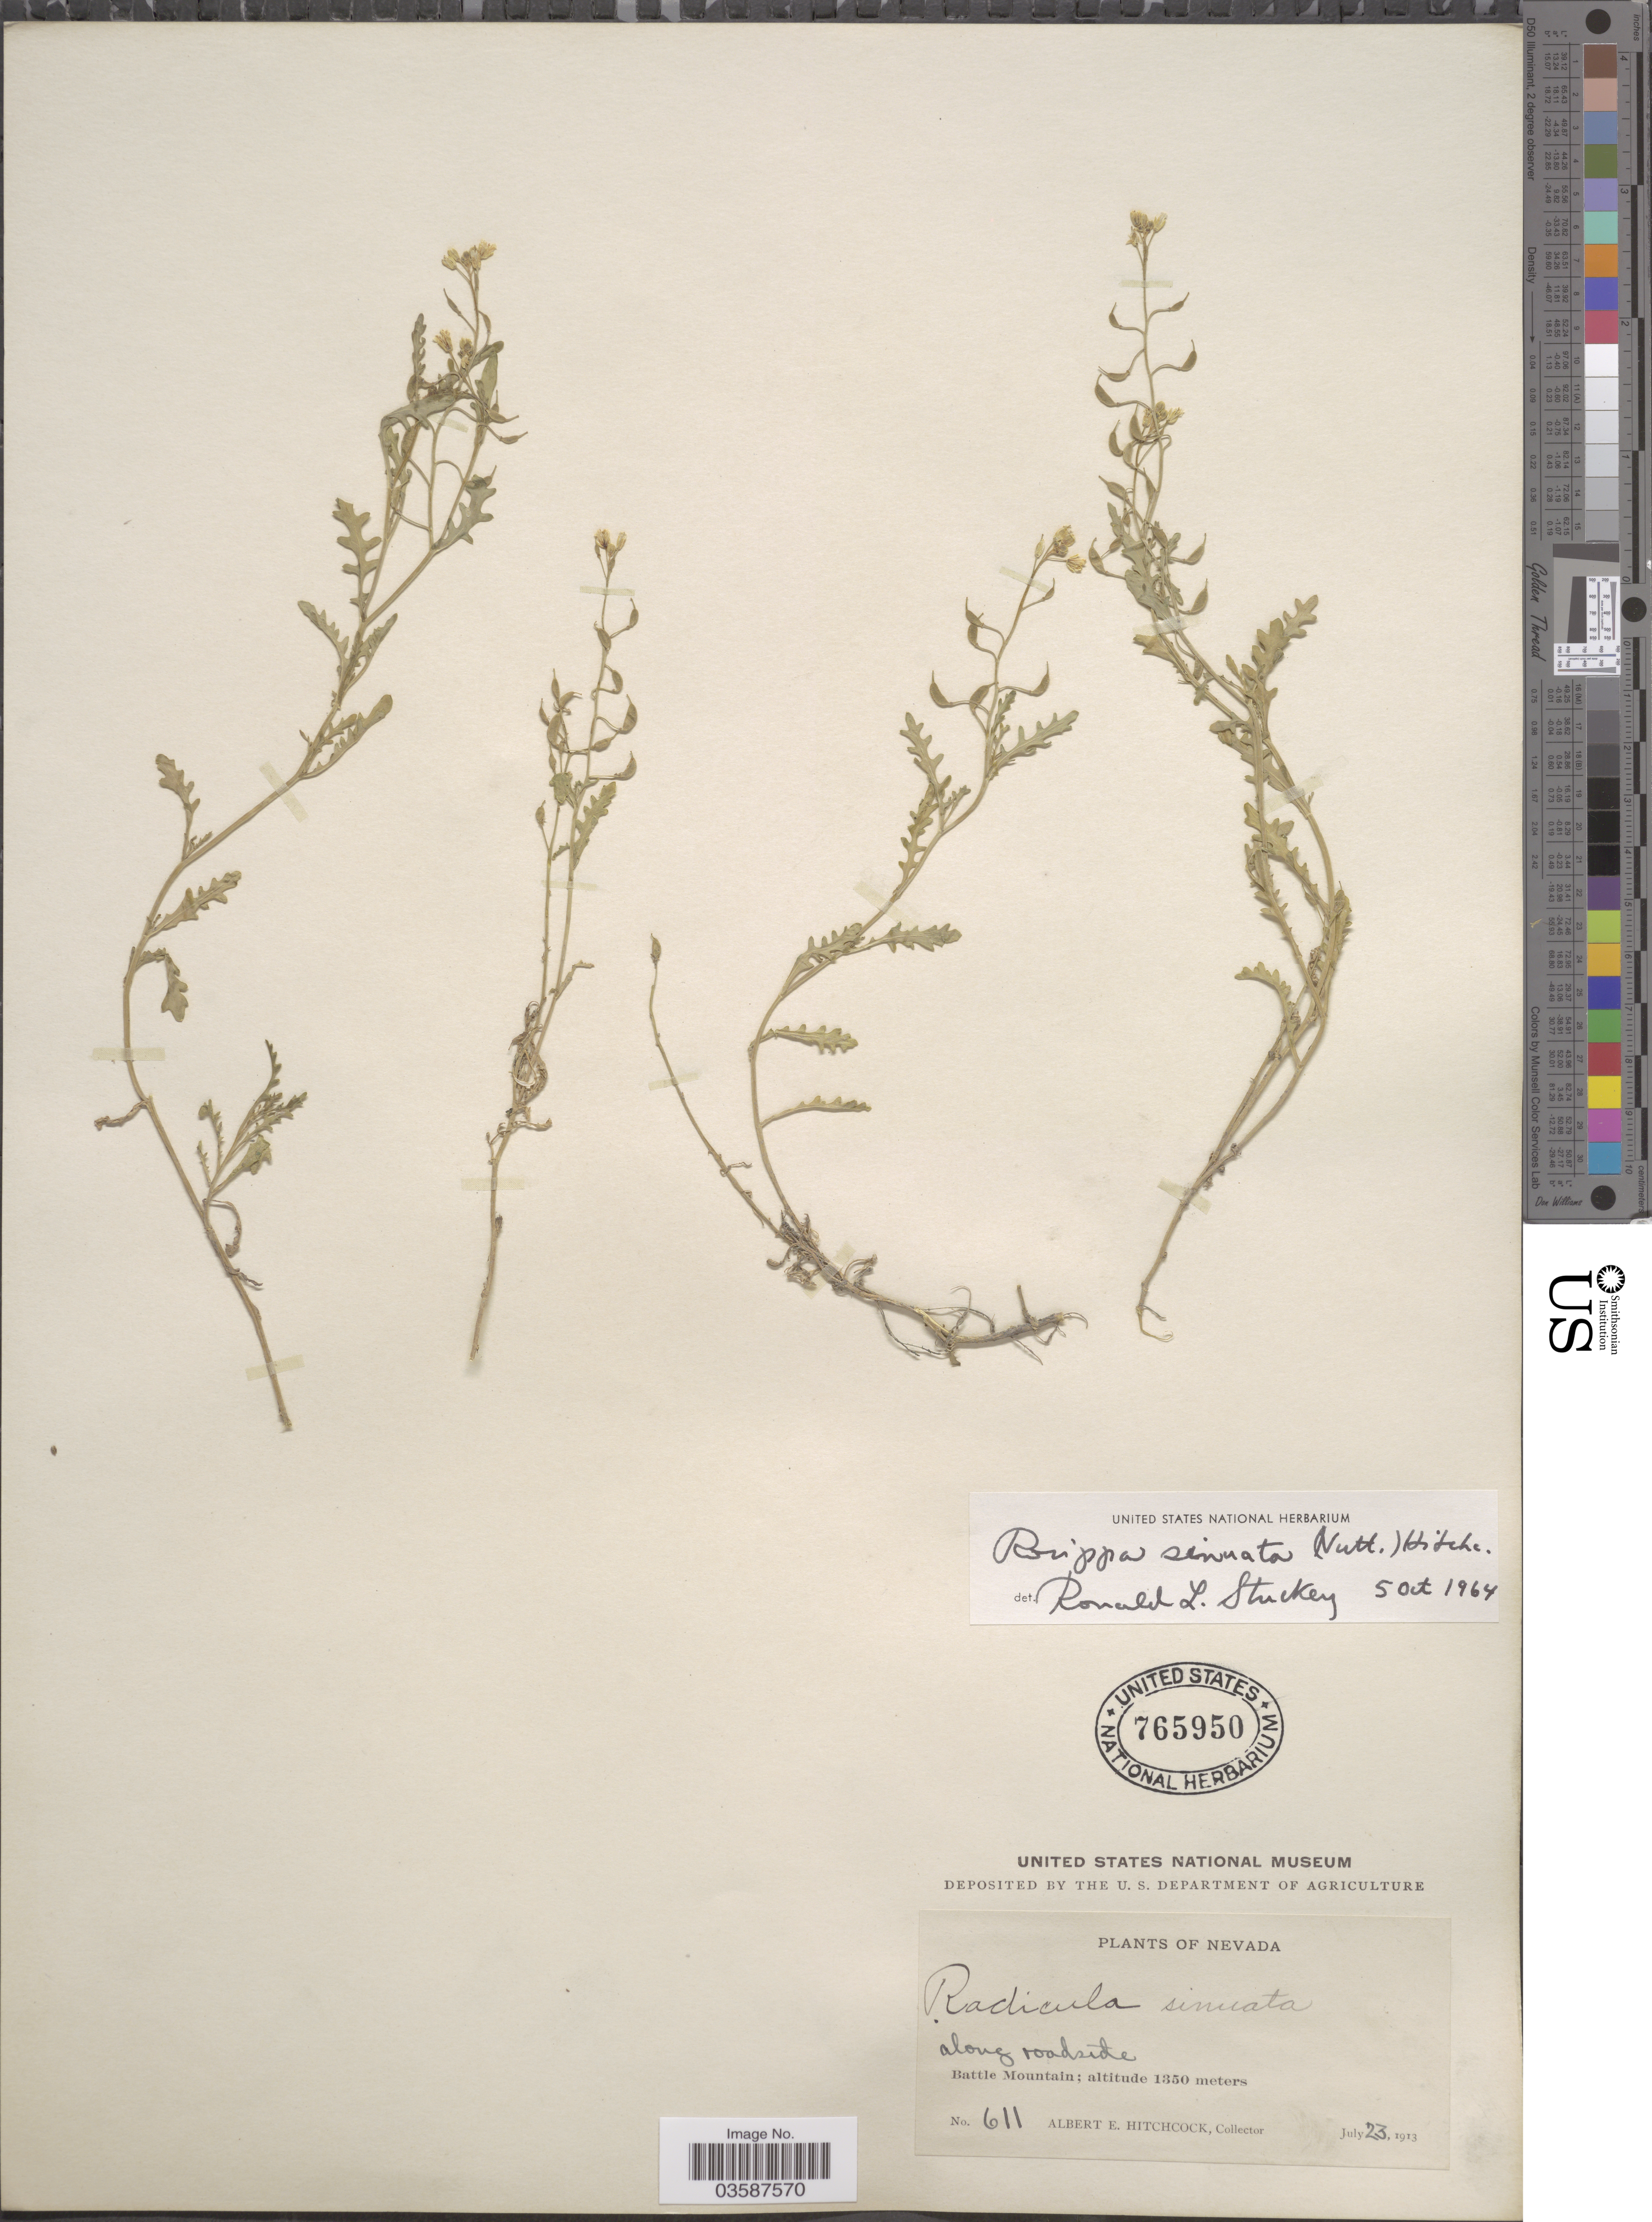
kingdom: Plantae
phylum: Tracheophyta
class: Magnoliopsida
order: Brassicales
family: Brassicaceae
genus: Rorippa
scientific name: Rorippa sinuata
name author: (Nutt.) Hitchc.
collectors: A. Hitchcock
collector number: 611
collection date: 1913-07-23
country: United States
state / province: Nevada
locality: Along roadside. Battle Mountain.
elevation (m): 1350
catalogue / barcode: US 765950